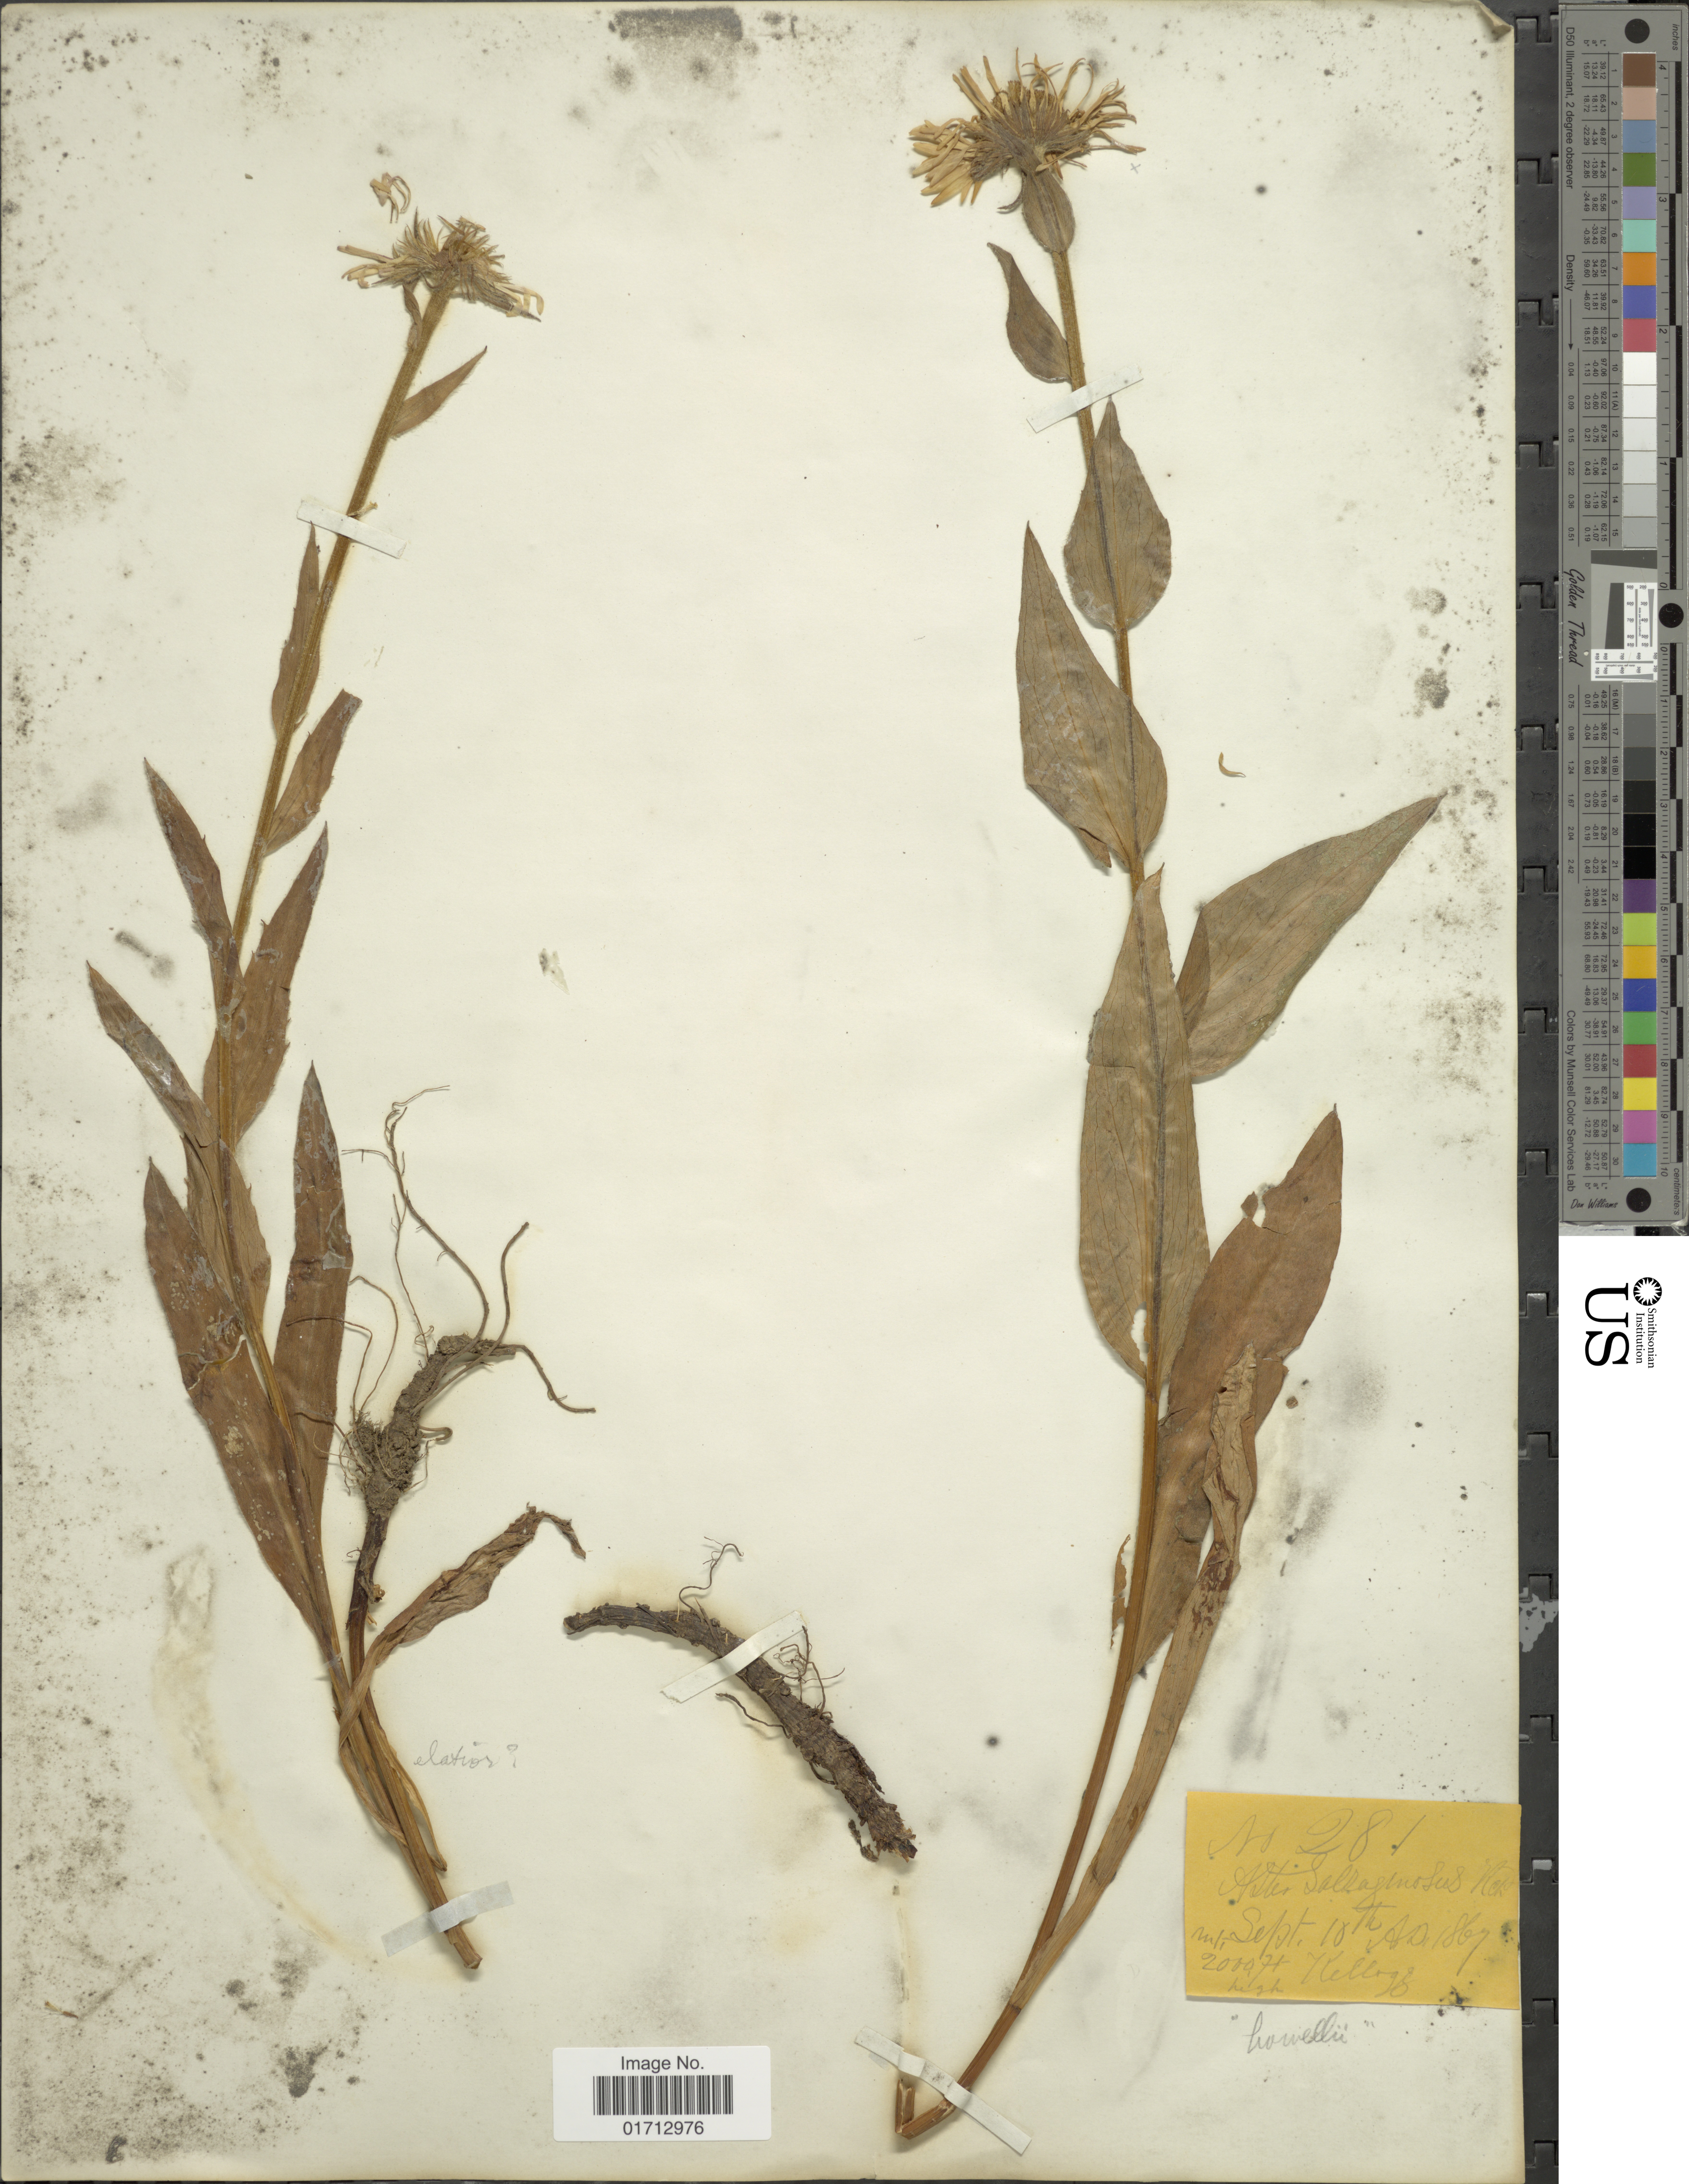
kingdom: Plantae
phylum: Tracheophyta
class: Magnoliopsida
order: Asterales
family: Asteraceae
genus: Erigeron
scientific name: Erigeron howellii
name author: (A. Gray) A. Gray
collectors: A. Kellogg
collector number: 281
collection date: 1867-09-10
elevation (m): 610